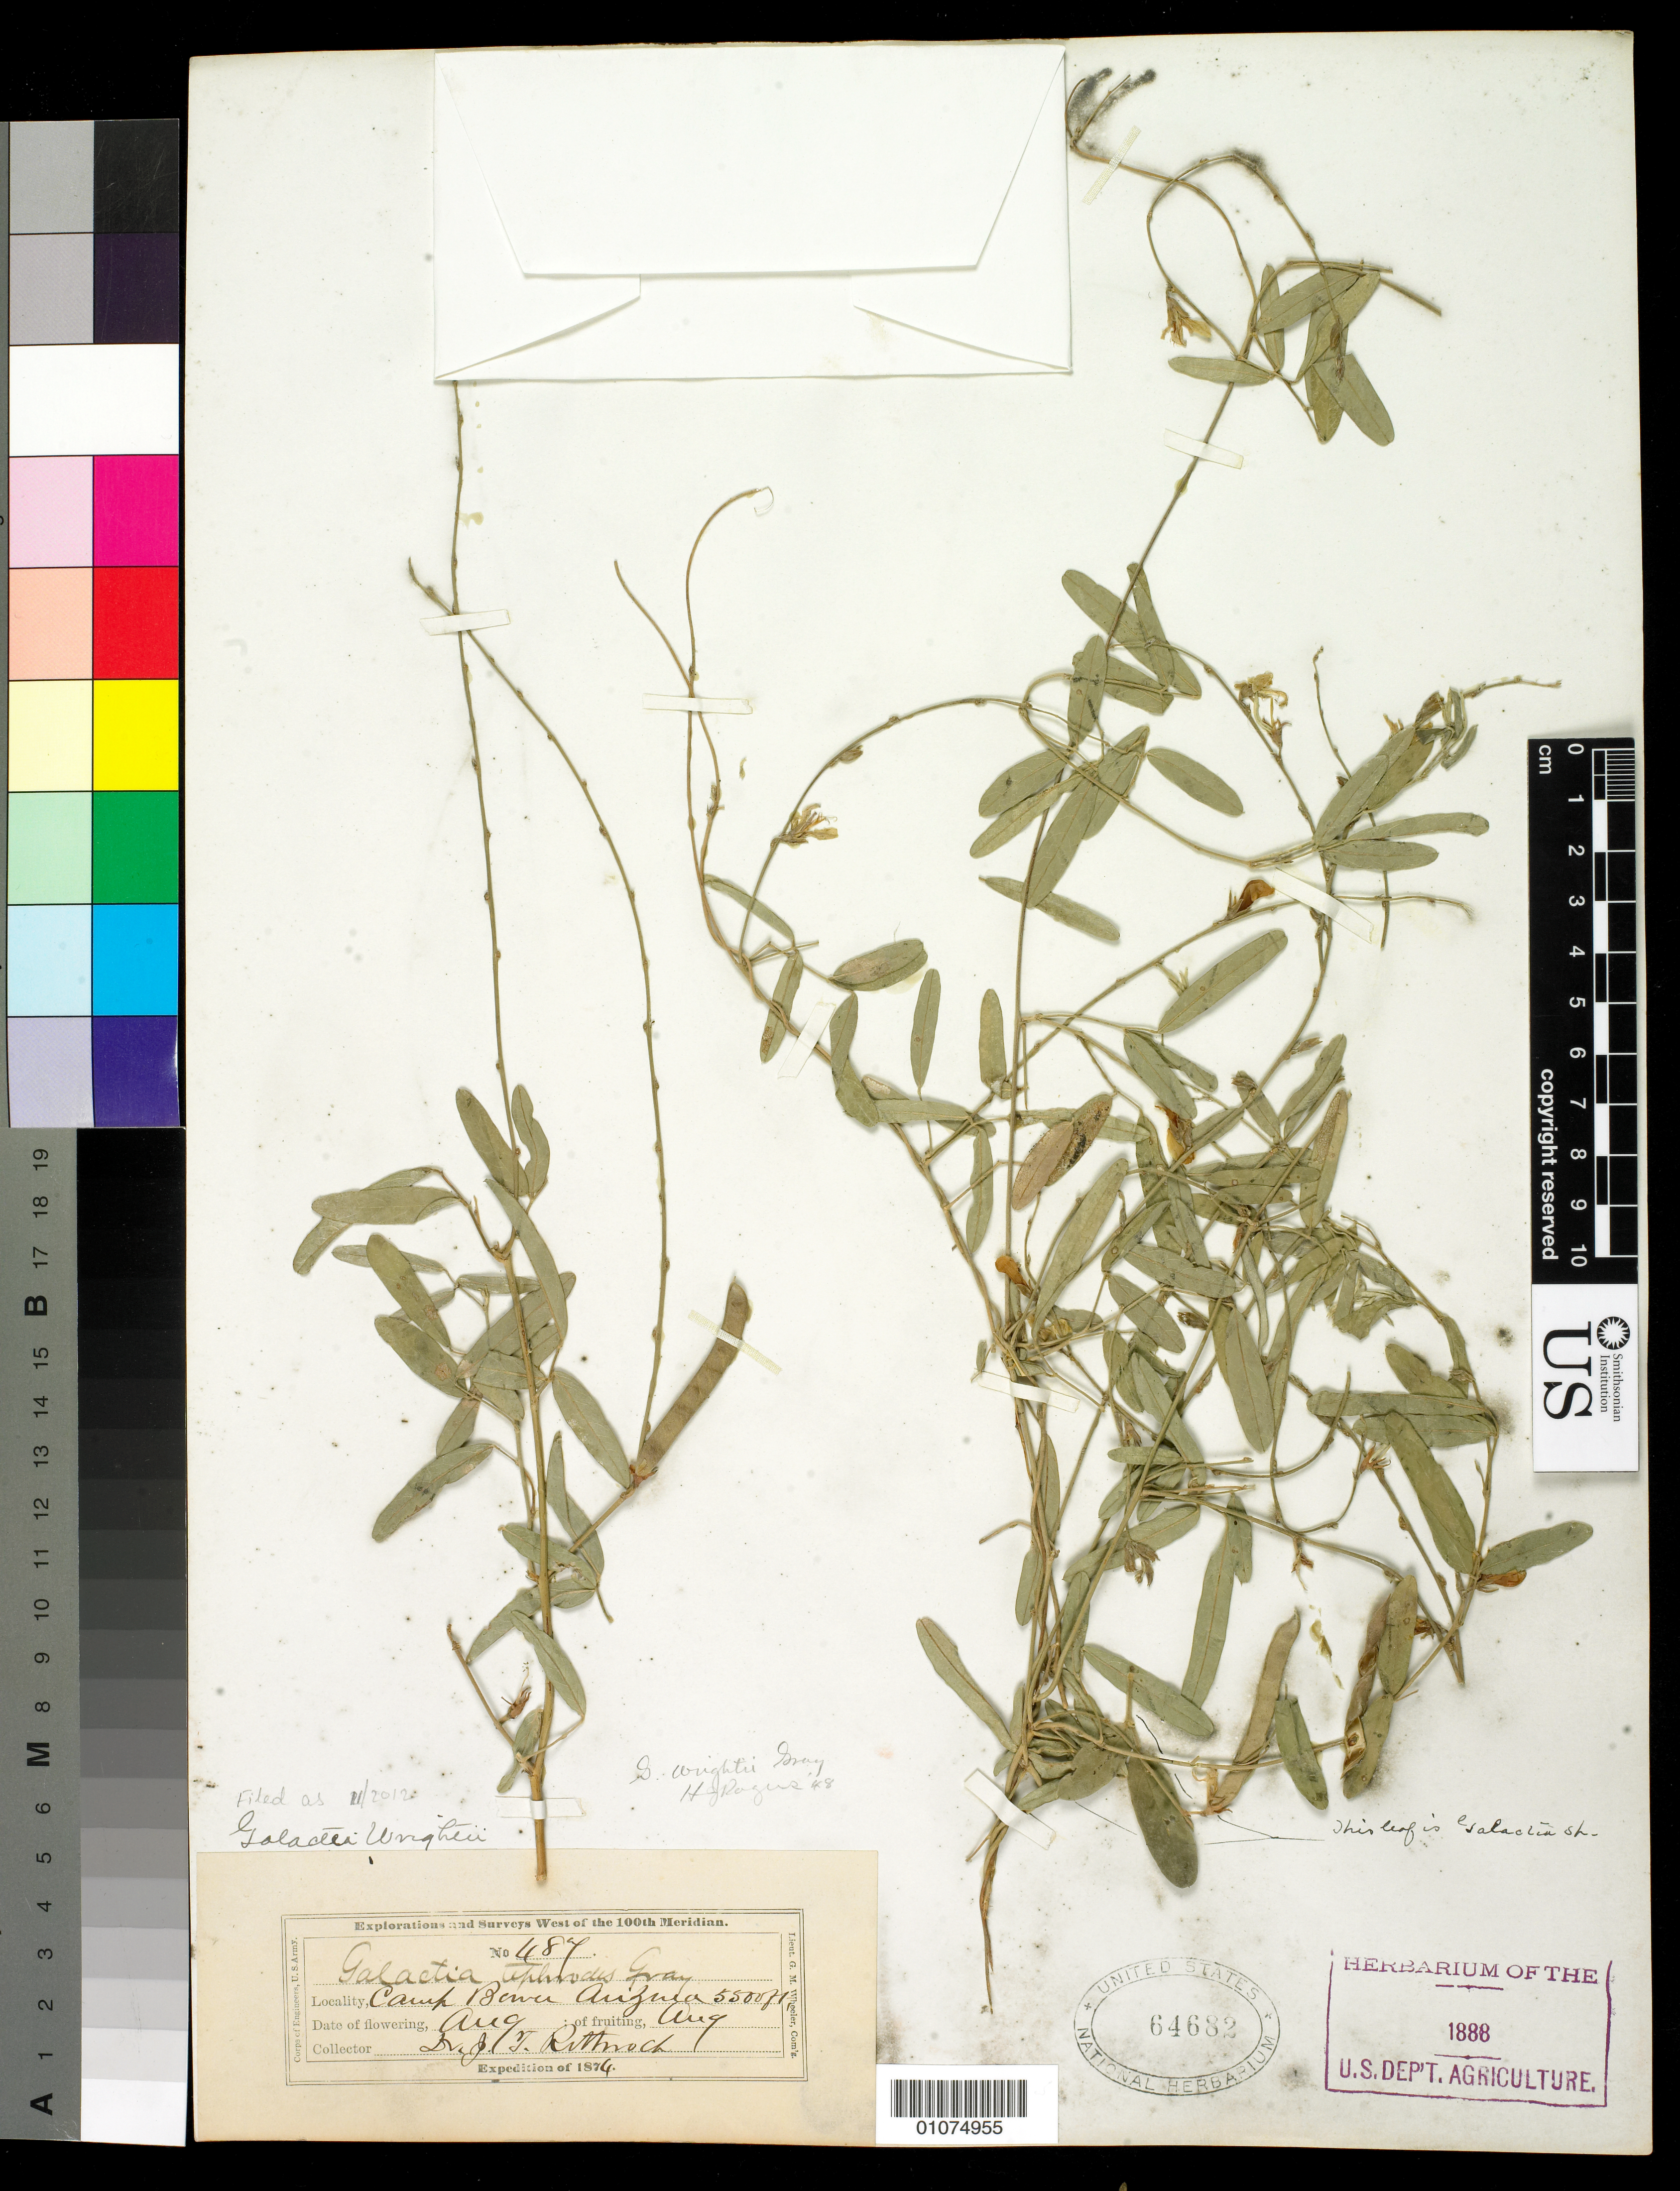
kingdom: Plantae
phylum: Tracheophyta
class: Magnoliopsida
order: Fabales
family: Fabaceae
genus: Galactia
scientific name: Galactia wrightii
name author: A. Gray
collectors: J. T. Rothrock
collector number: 487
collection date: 1874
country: United States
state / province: Arizona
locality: Camp Bower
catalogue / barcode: US 64682